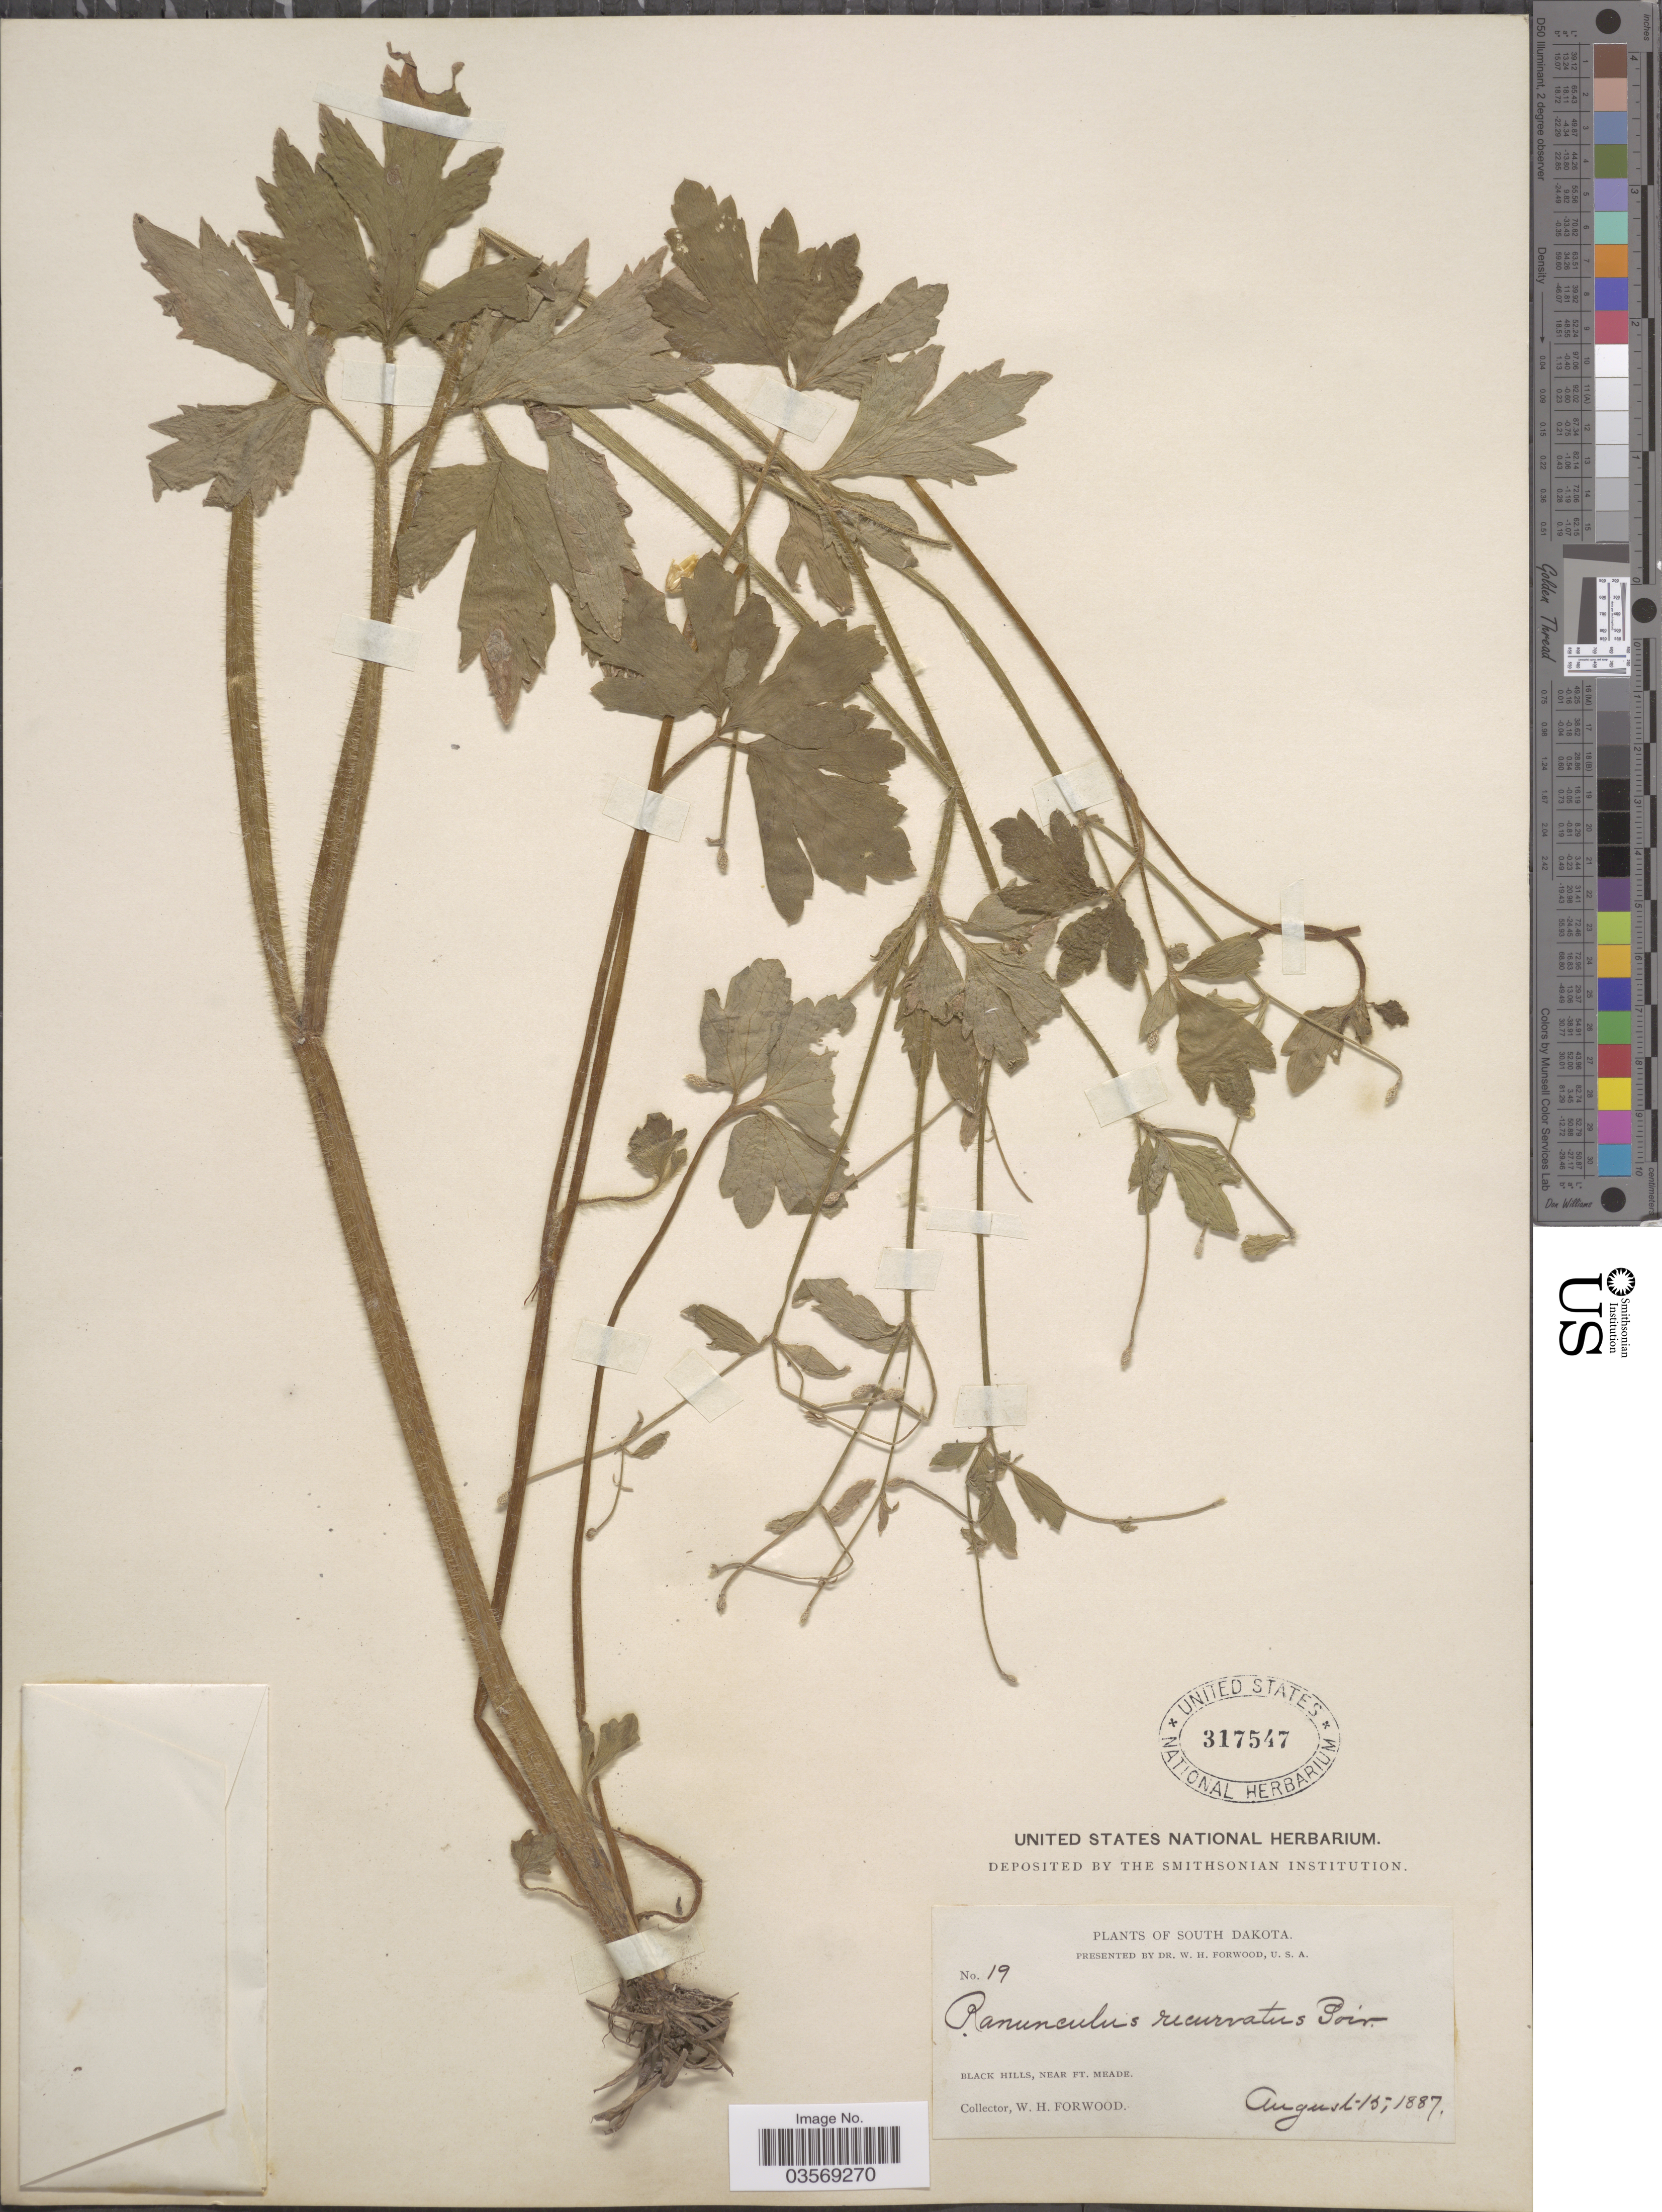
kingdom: Plantae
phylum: Tracheophyta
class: Magnoliopsida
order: Ranunculales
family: Ranunculaceae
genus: Ranunculus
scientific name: Ranunculus recurvatus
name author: Poir.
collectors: W. Forwood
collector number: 19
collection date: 1887-08-15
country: United States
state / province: South Dakota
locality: Black Hills, near Ft. Meade.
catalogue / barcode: US 317547